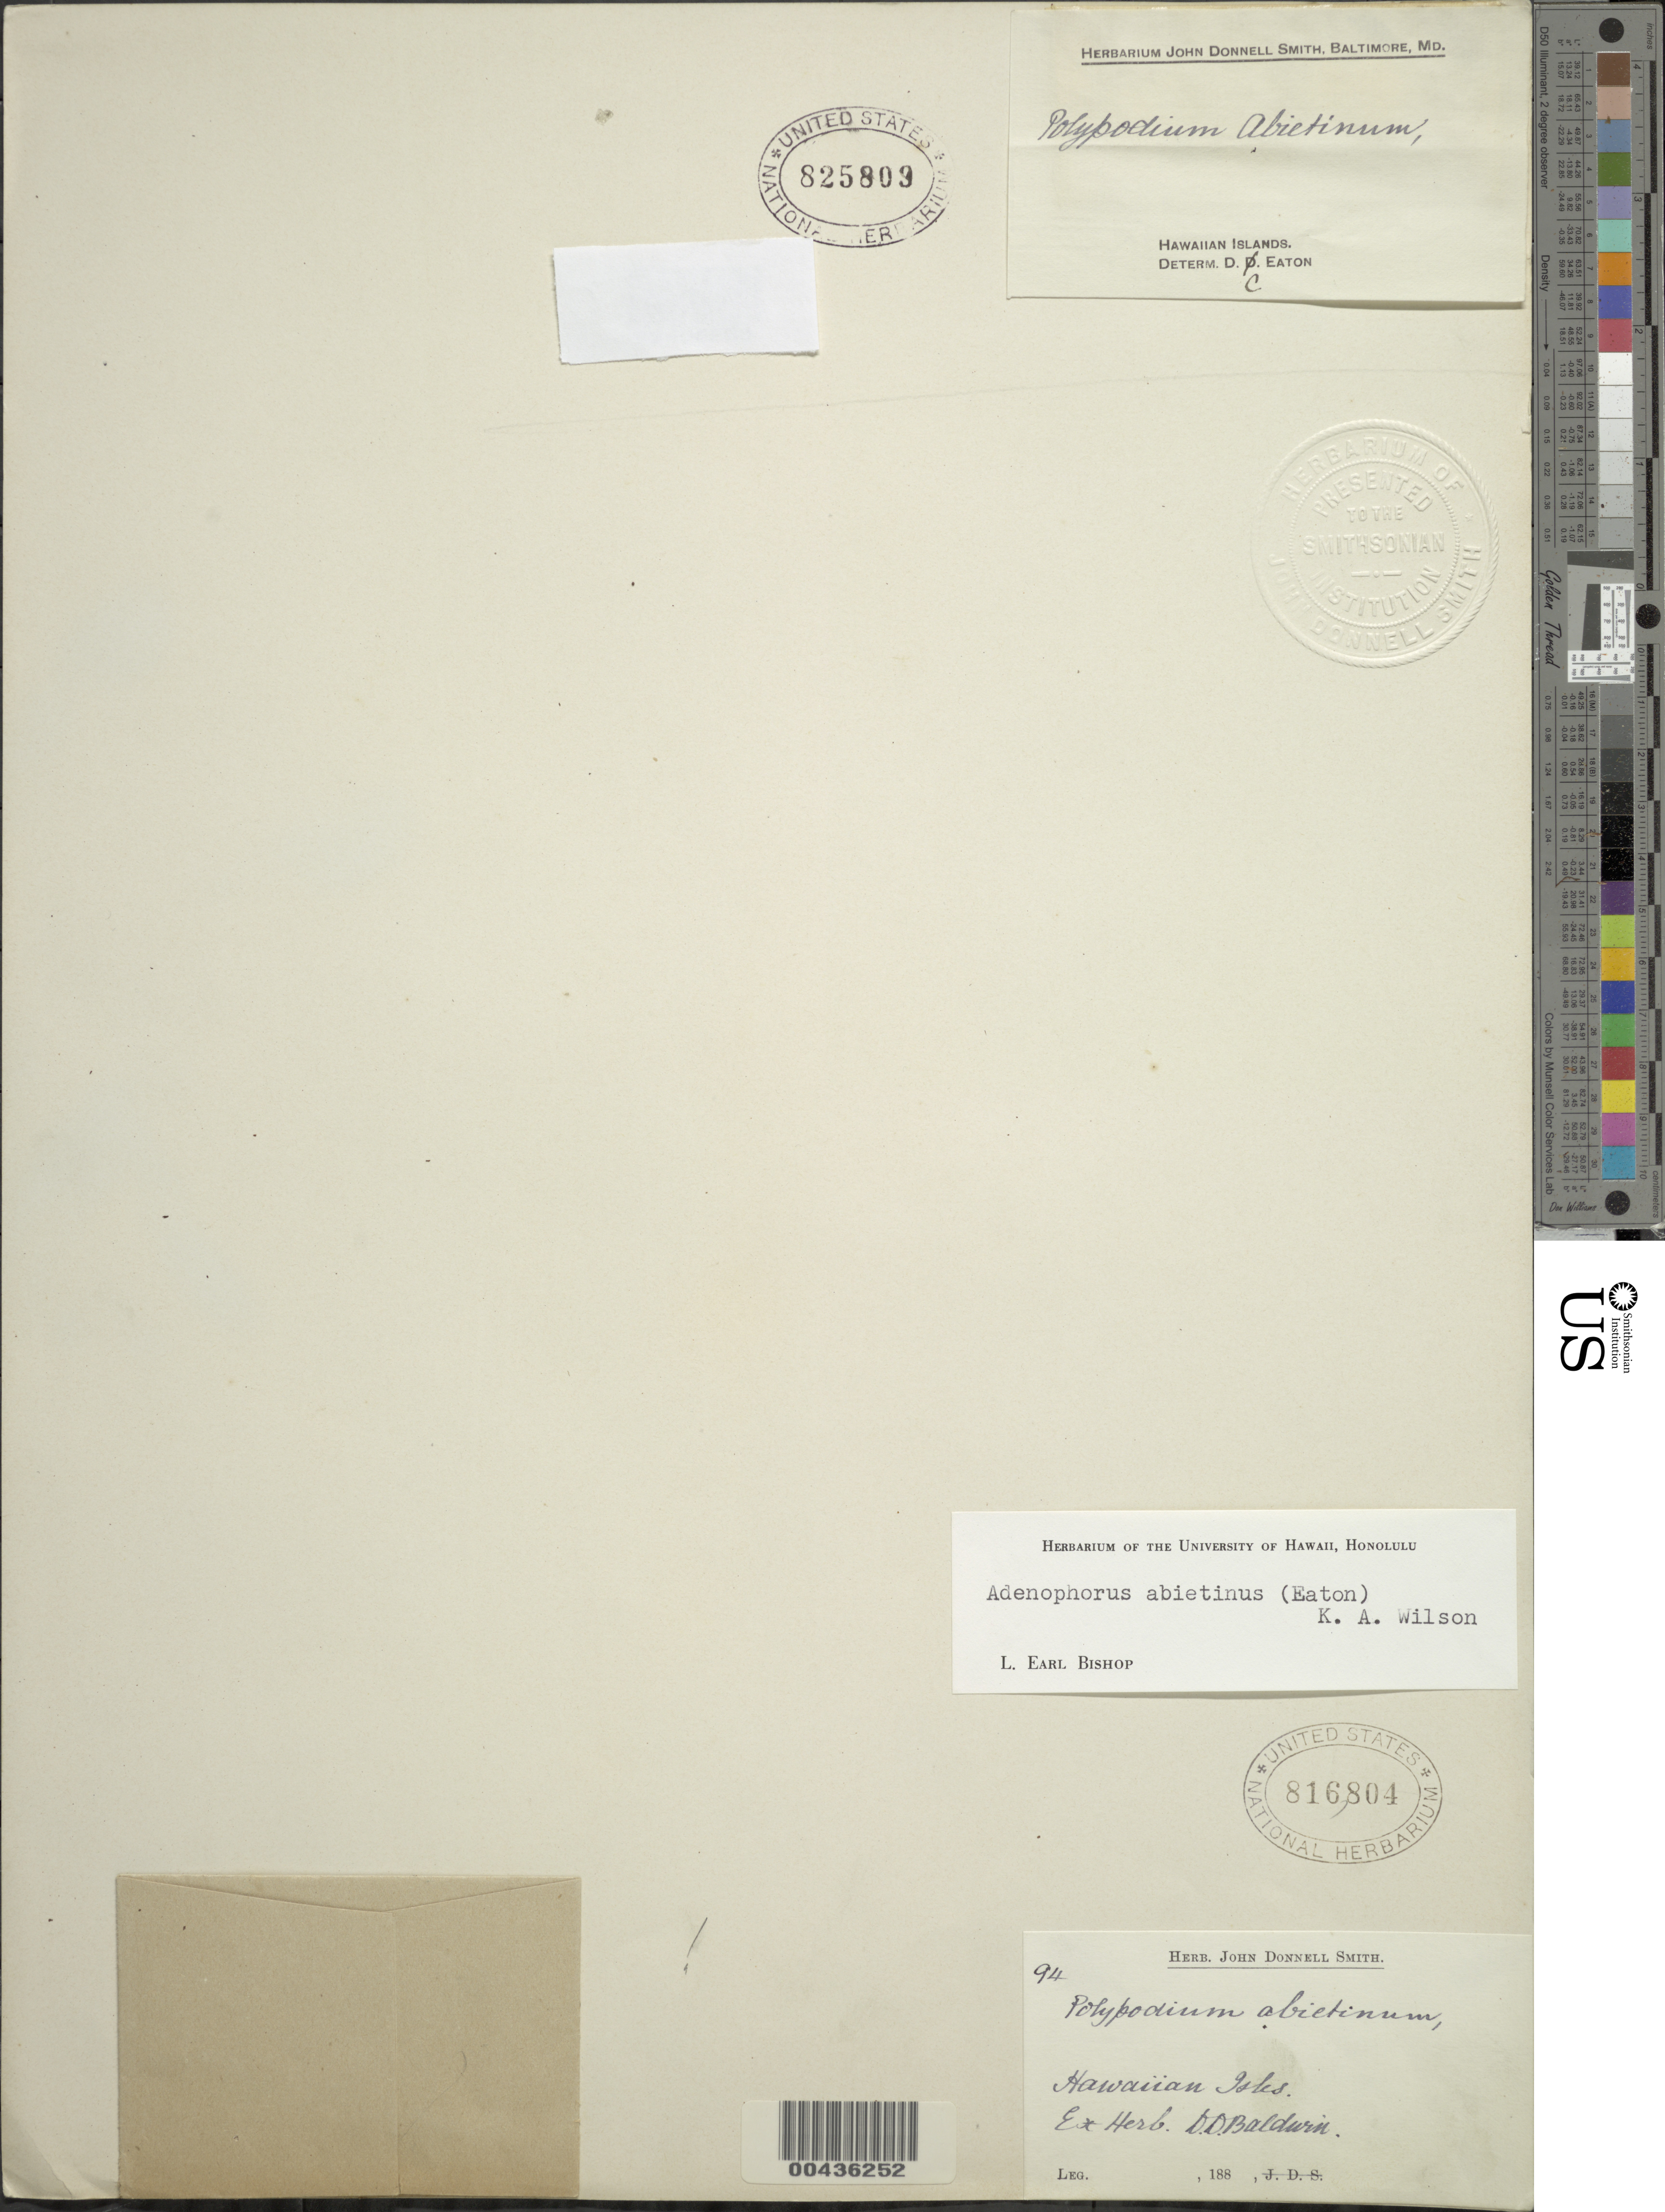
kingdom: Plantae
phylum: Tracheophyta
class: Polypodiopsida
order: Polypodiales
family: Polypodiaceae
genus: Adenophorus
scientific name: Adenophorus abietinus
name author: (D.C. Eaton) K.A. Wilson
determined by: Eaton, D. C.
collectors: D. Baldwin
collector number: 94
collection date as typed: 188-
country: United States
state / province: Hawaii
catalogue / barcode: US 816804